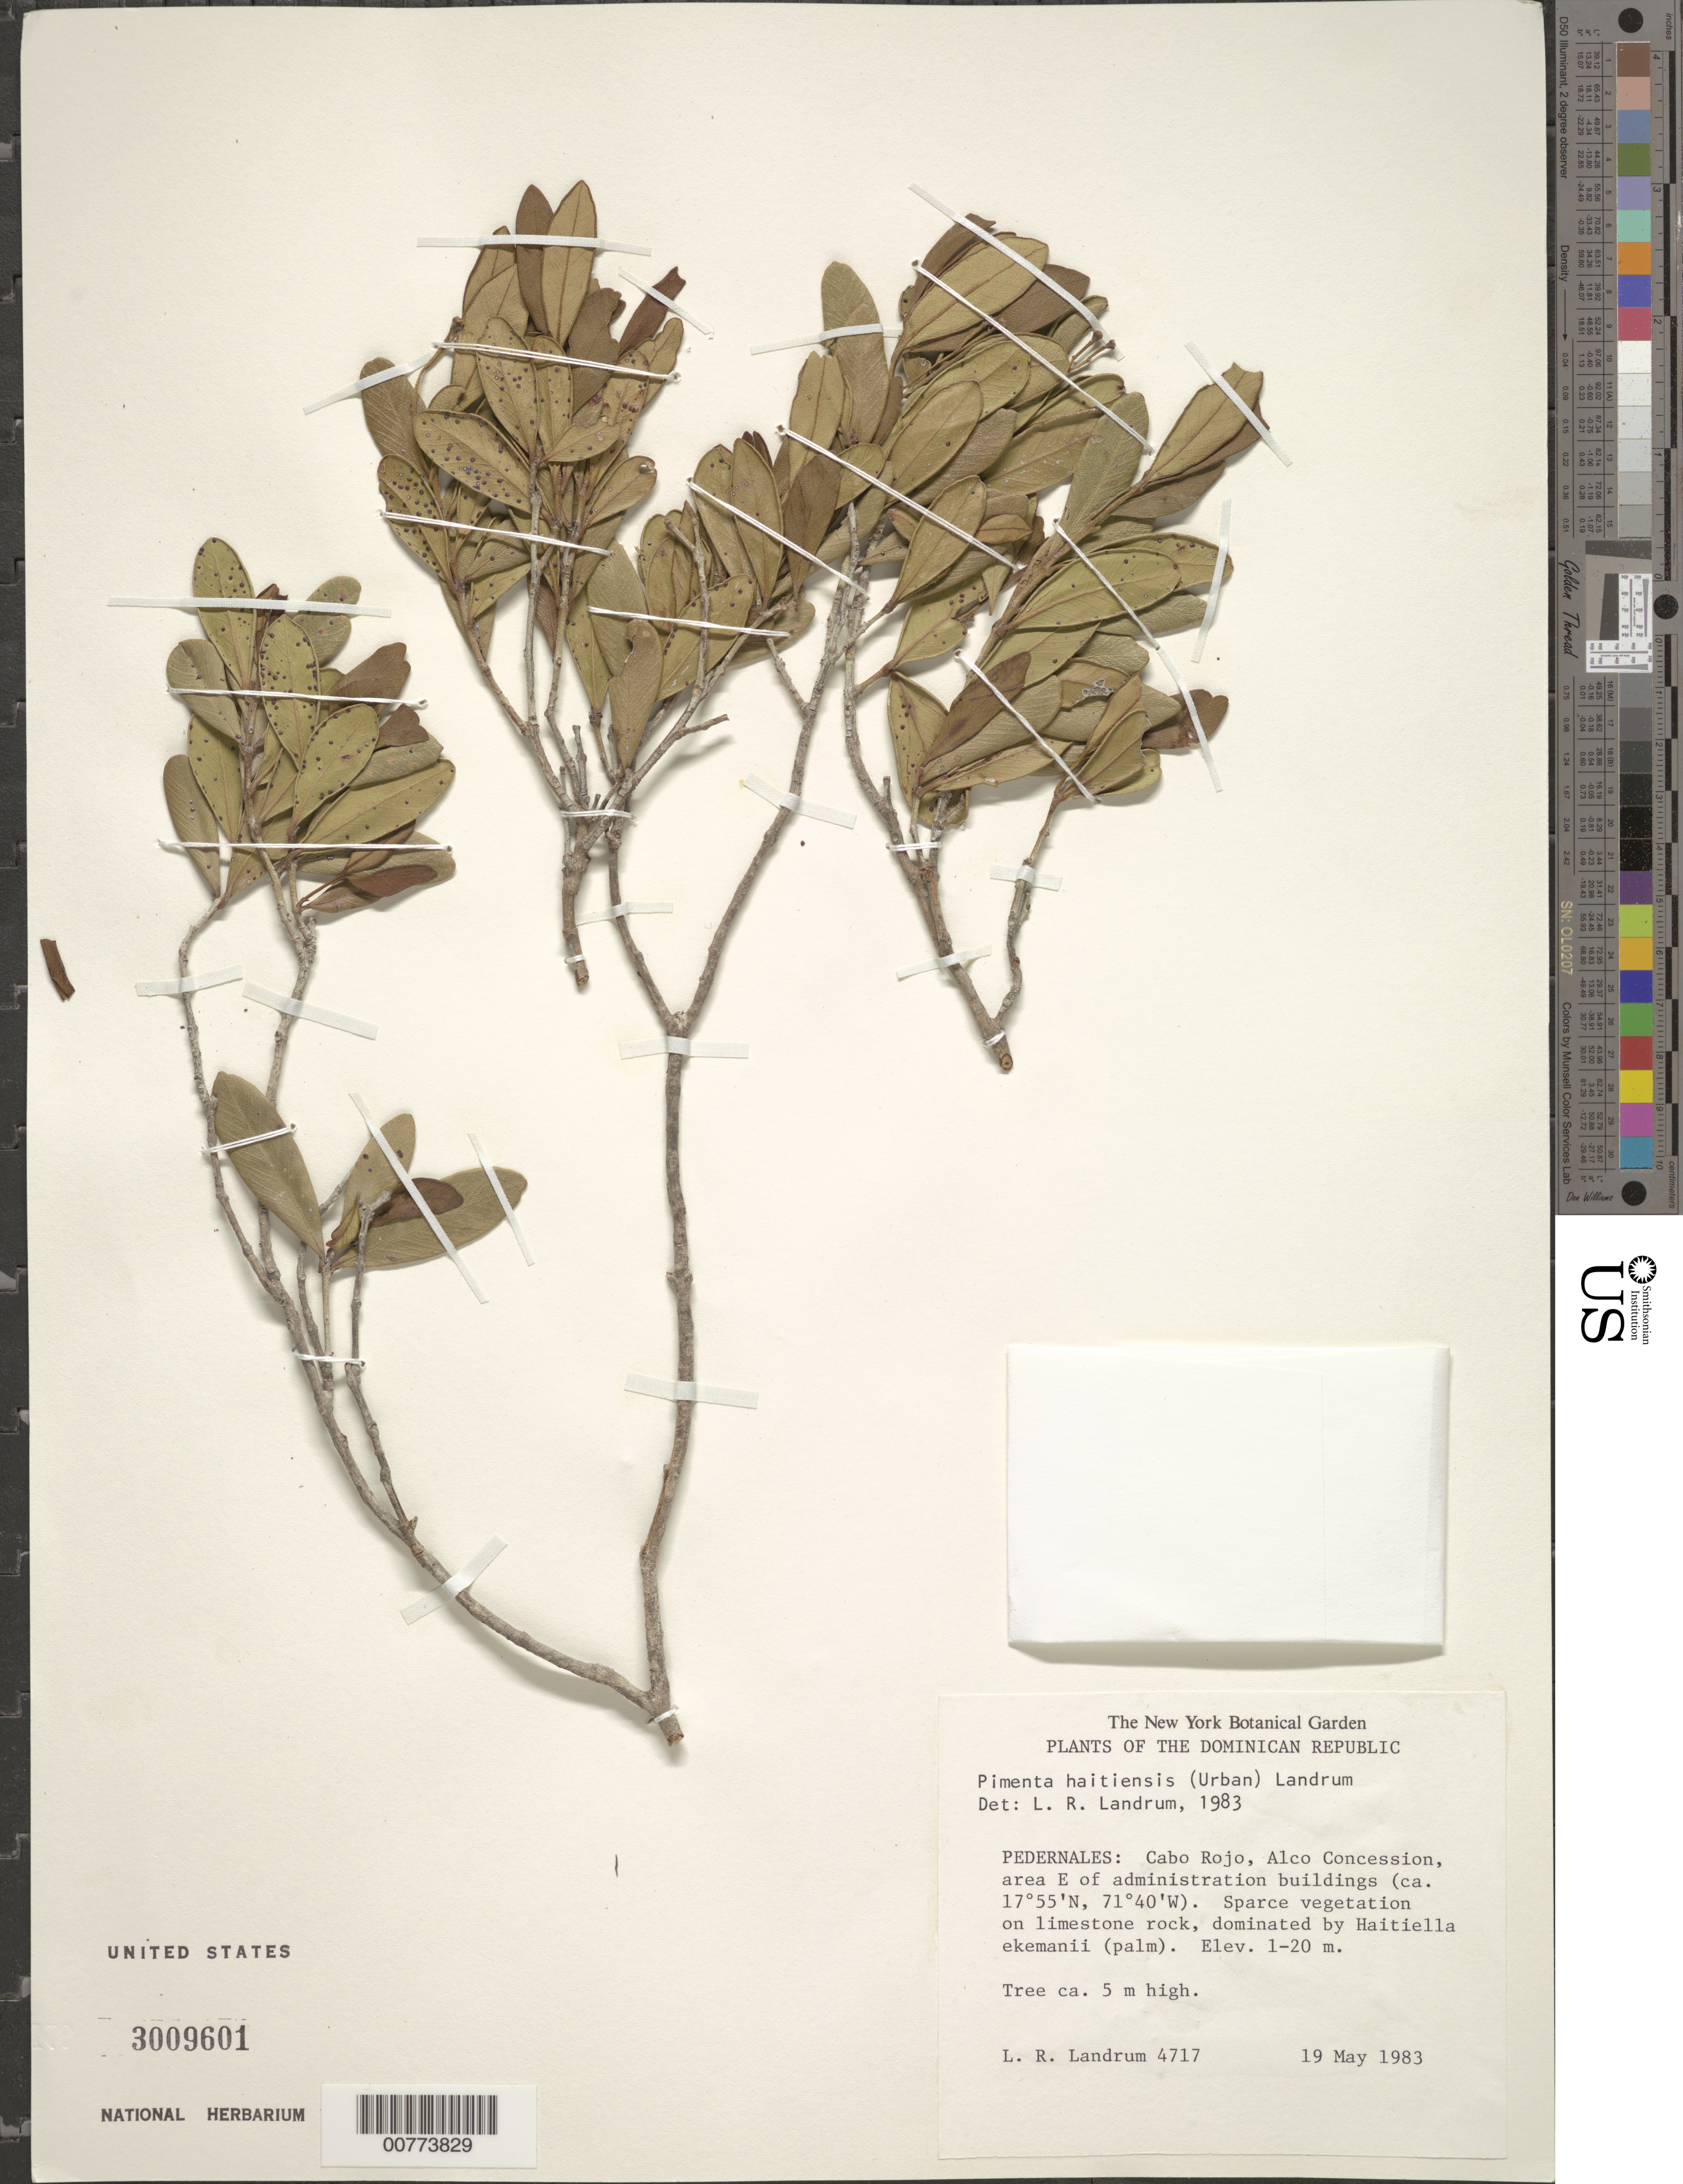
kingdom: Plantae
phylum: Tracheophyta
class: Magnoliopsida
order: Myrtales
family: Myrtaceae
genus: Pimenta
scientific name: Pimenta haitiensis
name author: (Urb.) Landrum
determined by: Landrum, L. R.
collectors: L. R. Landrum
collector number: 4717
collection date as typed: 19 May 1983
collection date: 1983-05-19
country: Dominican Republic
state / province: Pedernales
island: Hispaniola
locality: Cabo Rojo, Alco Concession, area east of administration buildings.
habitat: Sparce vegetation on limestone rock, dominated by Haitiella ekemanii (palm).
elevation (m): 1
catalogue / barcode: US 3009601